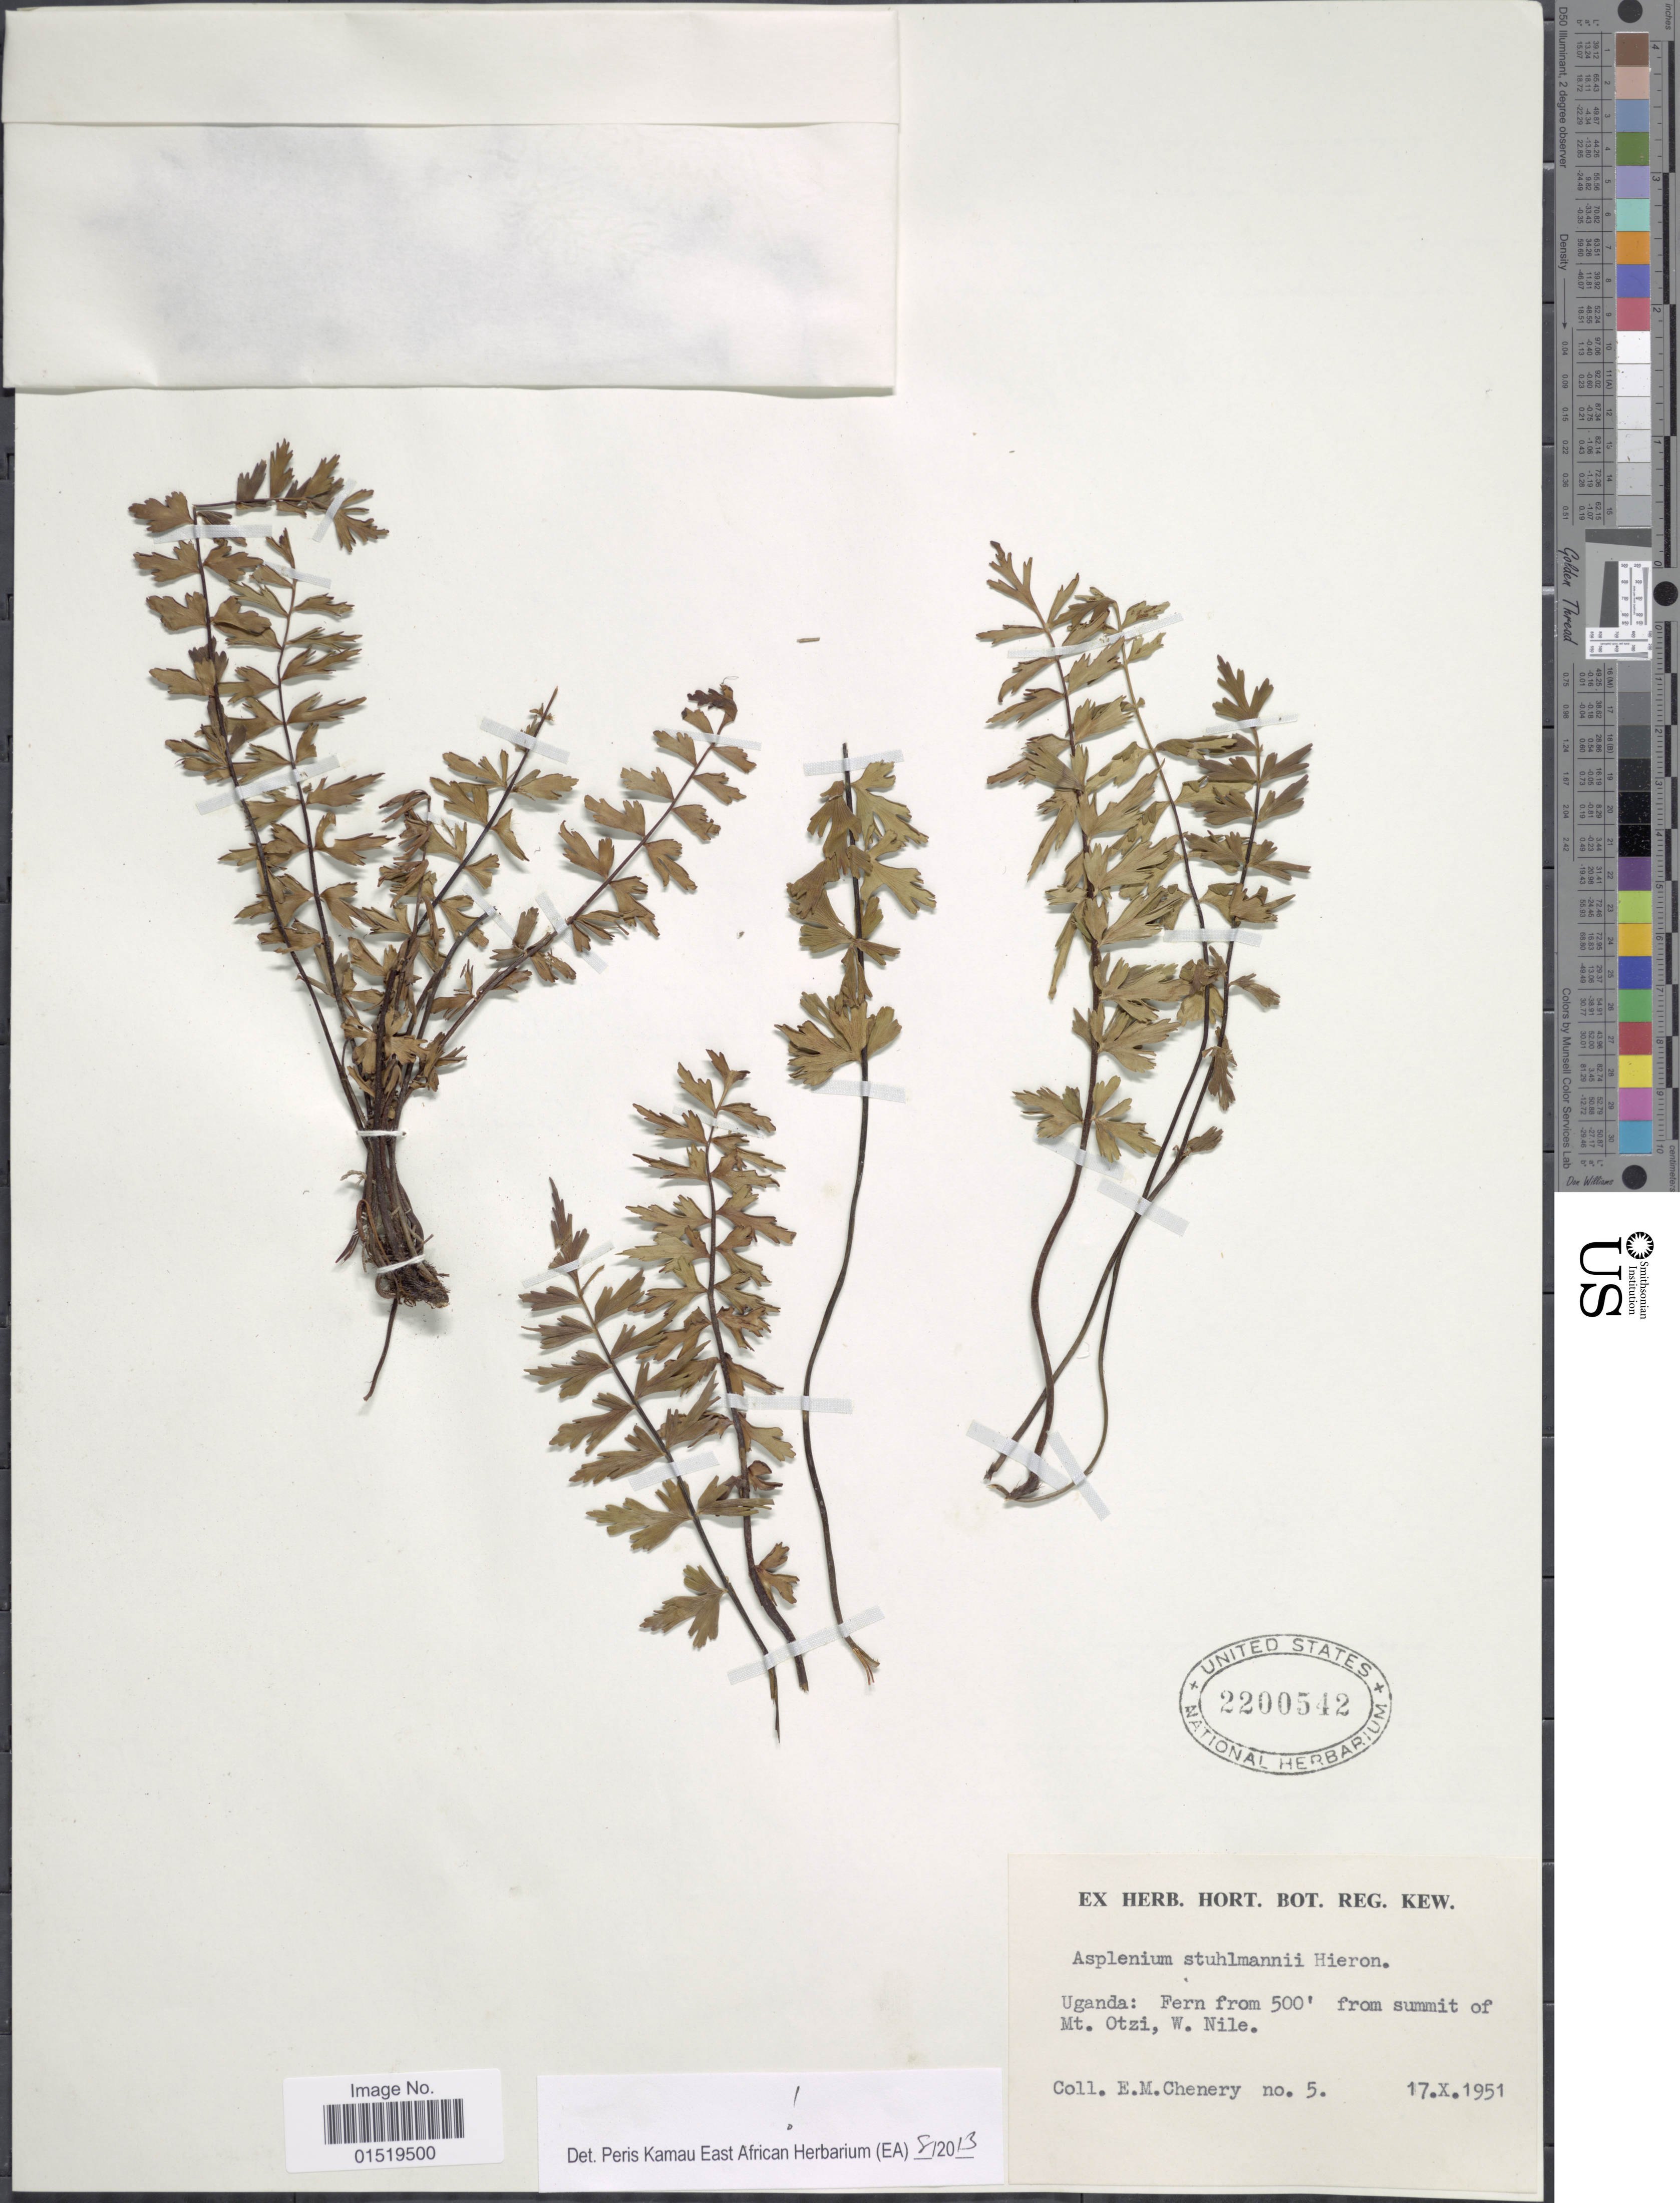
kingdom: Plantae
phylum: Tracheophyta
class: Polypodiopsida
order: Polypodiales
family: Aspleniaceae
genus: Asplenium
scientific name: Asplenium stuhlmannii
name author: Hieron.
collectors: E. Chenery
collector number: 5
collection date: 1951-10-17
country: Uganda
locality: From summit of Mt. Otzi, W. Nile.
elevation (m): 152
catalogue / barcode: US 2200542